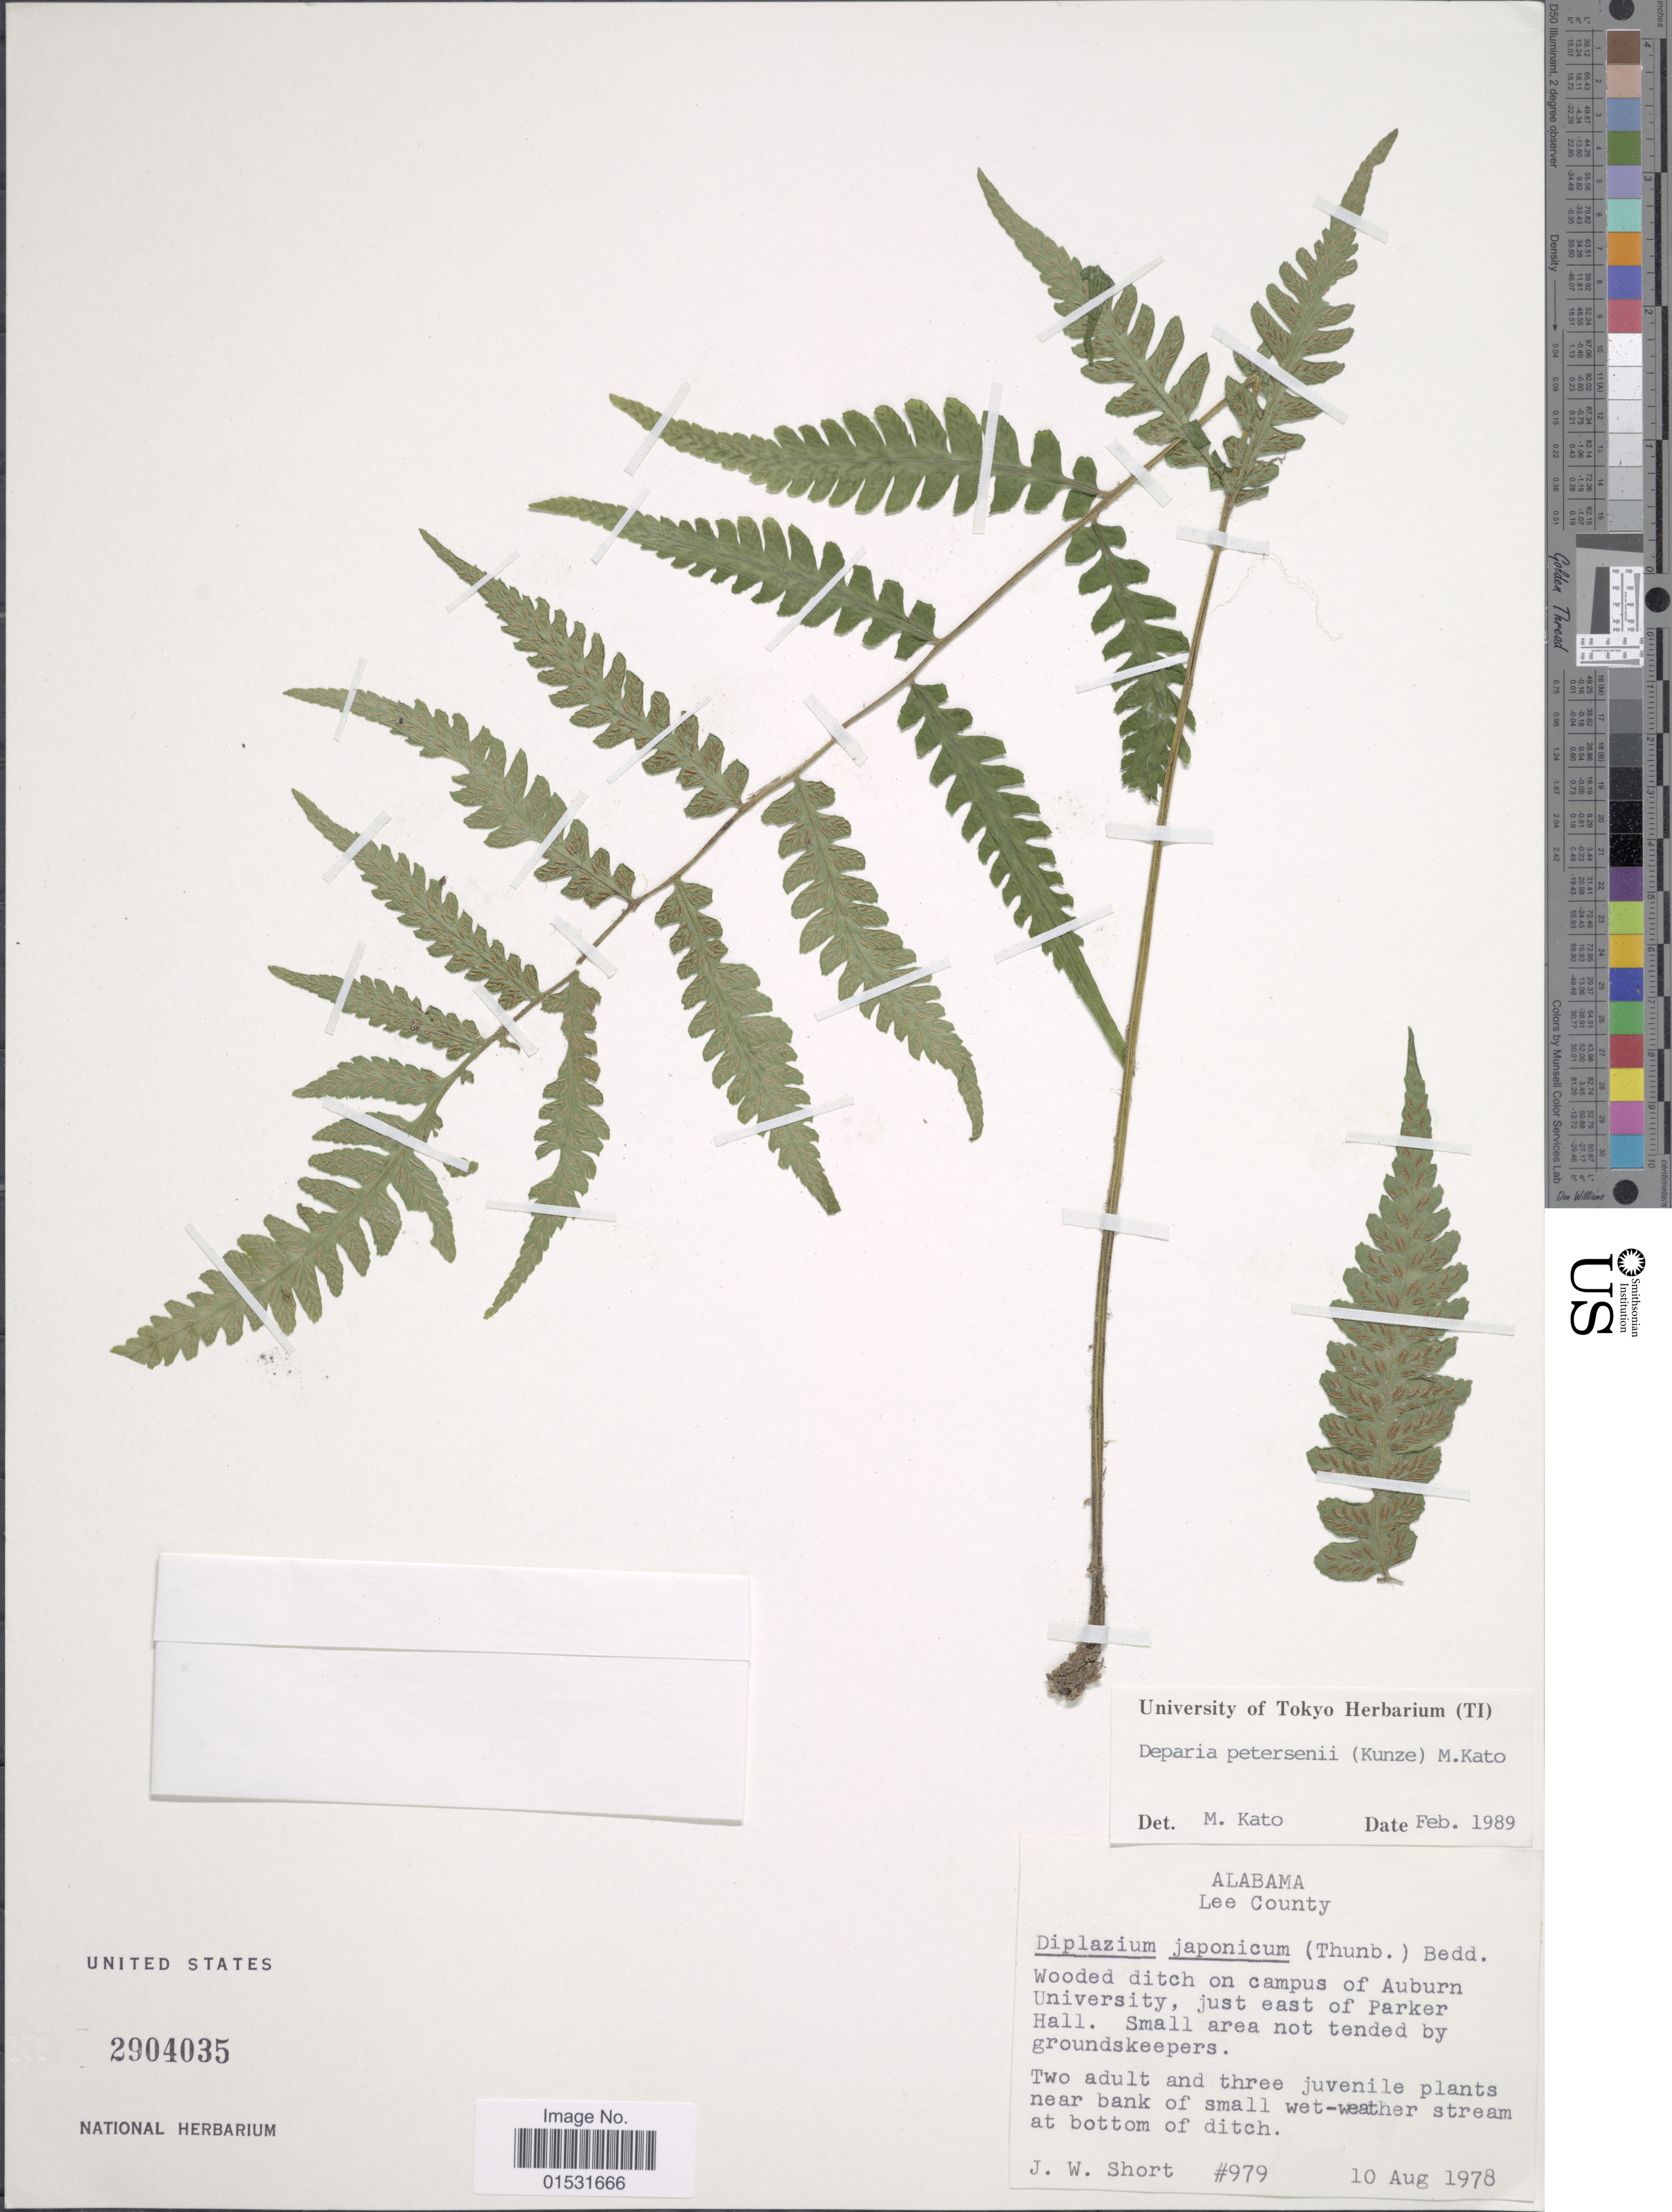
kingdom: Plantae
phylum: Tracheophyta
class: Polypodiopsida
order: Polypodiales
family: Athyriaceae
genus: Diplazium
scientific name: Diplazium japonicum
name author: (Thunb.) Copel.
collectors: J. Short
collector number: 979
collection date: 1978-08-10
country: United States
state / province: Alabama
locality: Lee County. Wooded ditch on campus of Auburn University, just east of Parker Hall. Small area not tended by groundskeepers.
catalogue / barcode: US 2904035